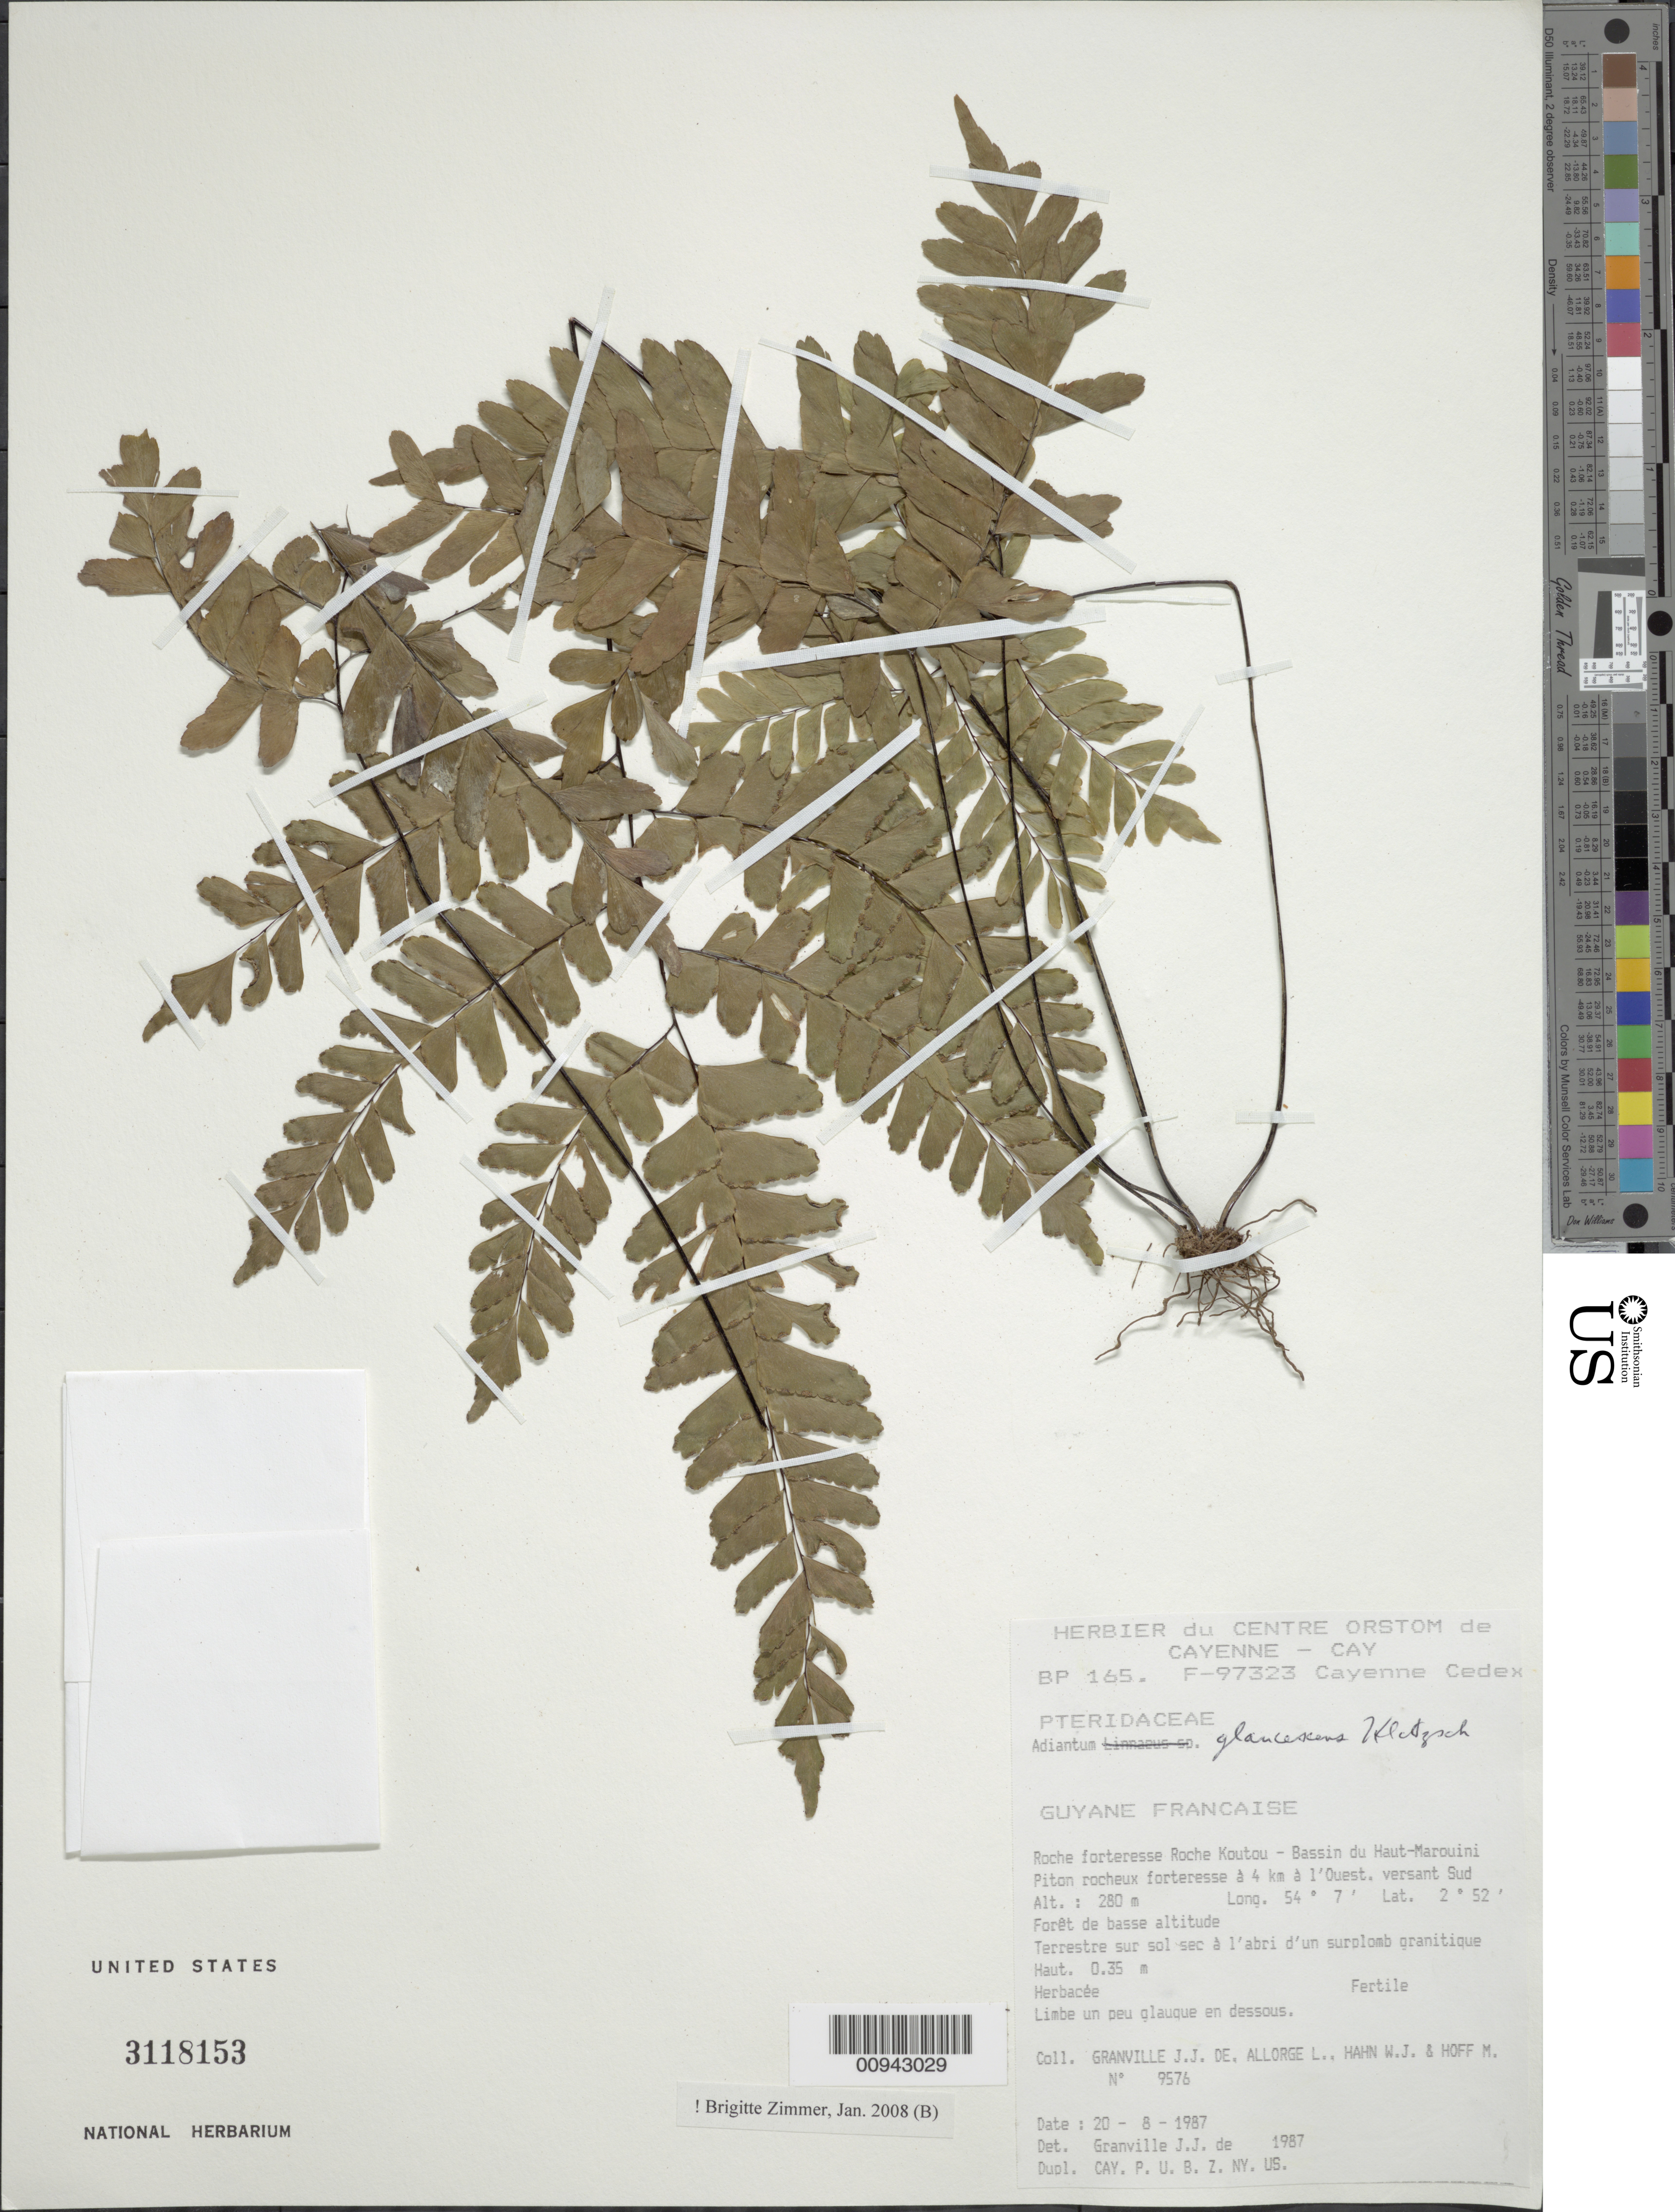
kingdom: Plantae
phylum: Tracheophyta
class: Polypodiopsida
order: Polypodiales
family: Pteridaceae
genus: Adiantum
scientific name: Adiantum glaucescens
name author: Klotzsch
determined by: Zimmer, B.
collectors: J.-J. de Granville, L. Allorge, W. J. Hahn & M. Hoff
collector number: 9576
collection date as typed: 20-Aug-87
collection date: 1987-08-20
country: French Guiana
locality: Roche Koutou, Bassin du Haut-Marouini. Piton rocheux forteresse a 4 km a l'Oust. versant Sud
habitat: Forêt de basse altitude. Terrestre sur sol sec a l'abri d'un surplob granitique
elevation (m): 280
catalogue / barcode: US 3118153